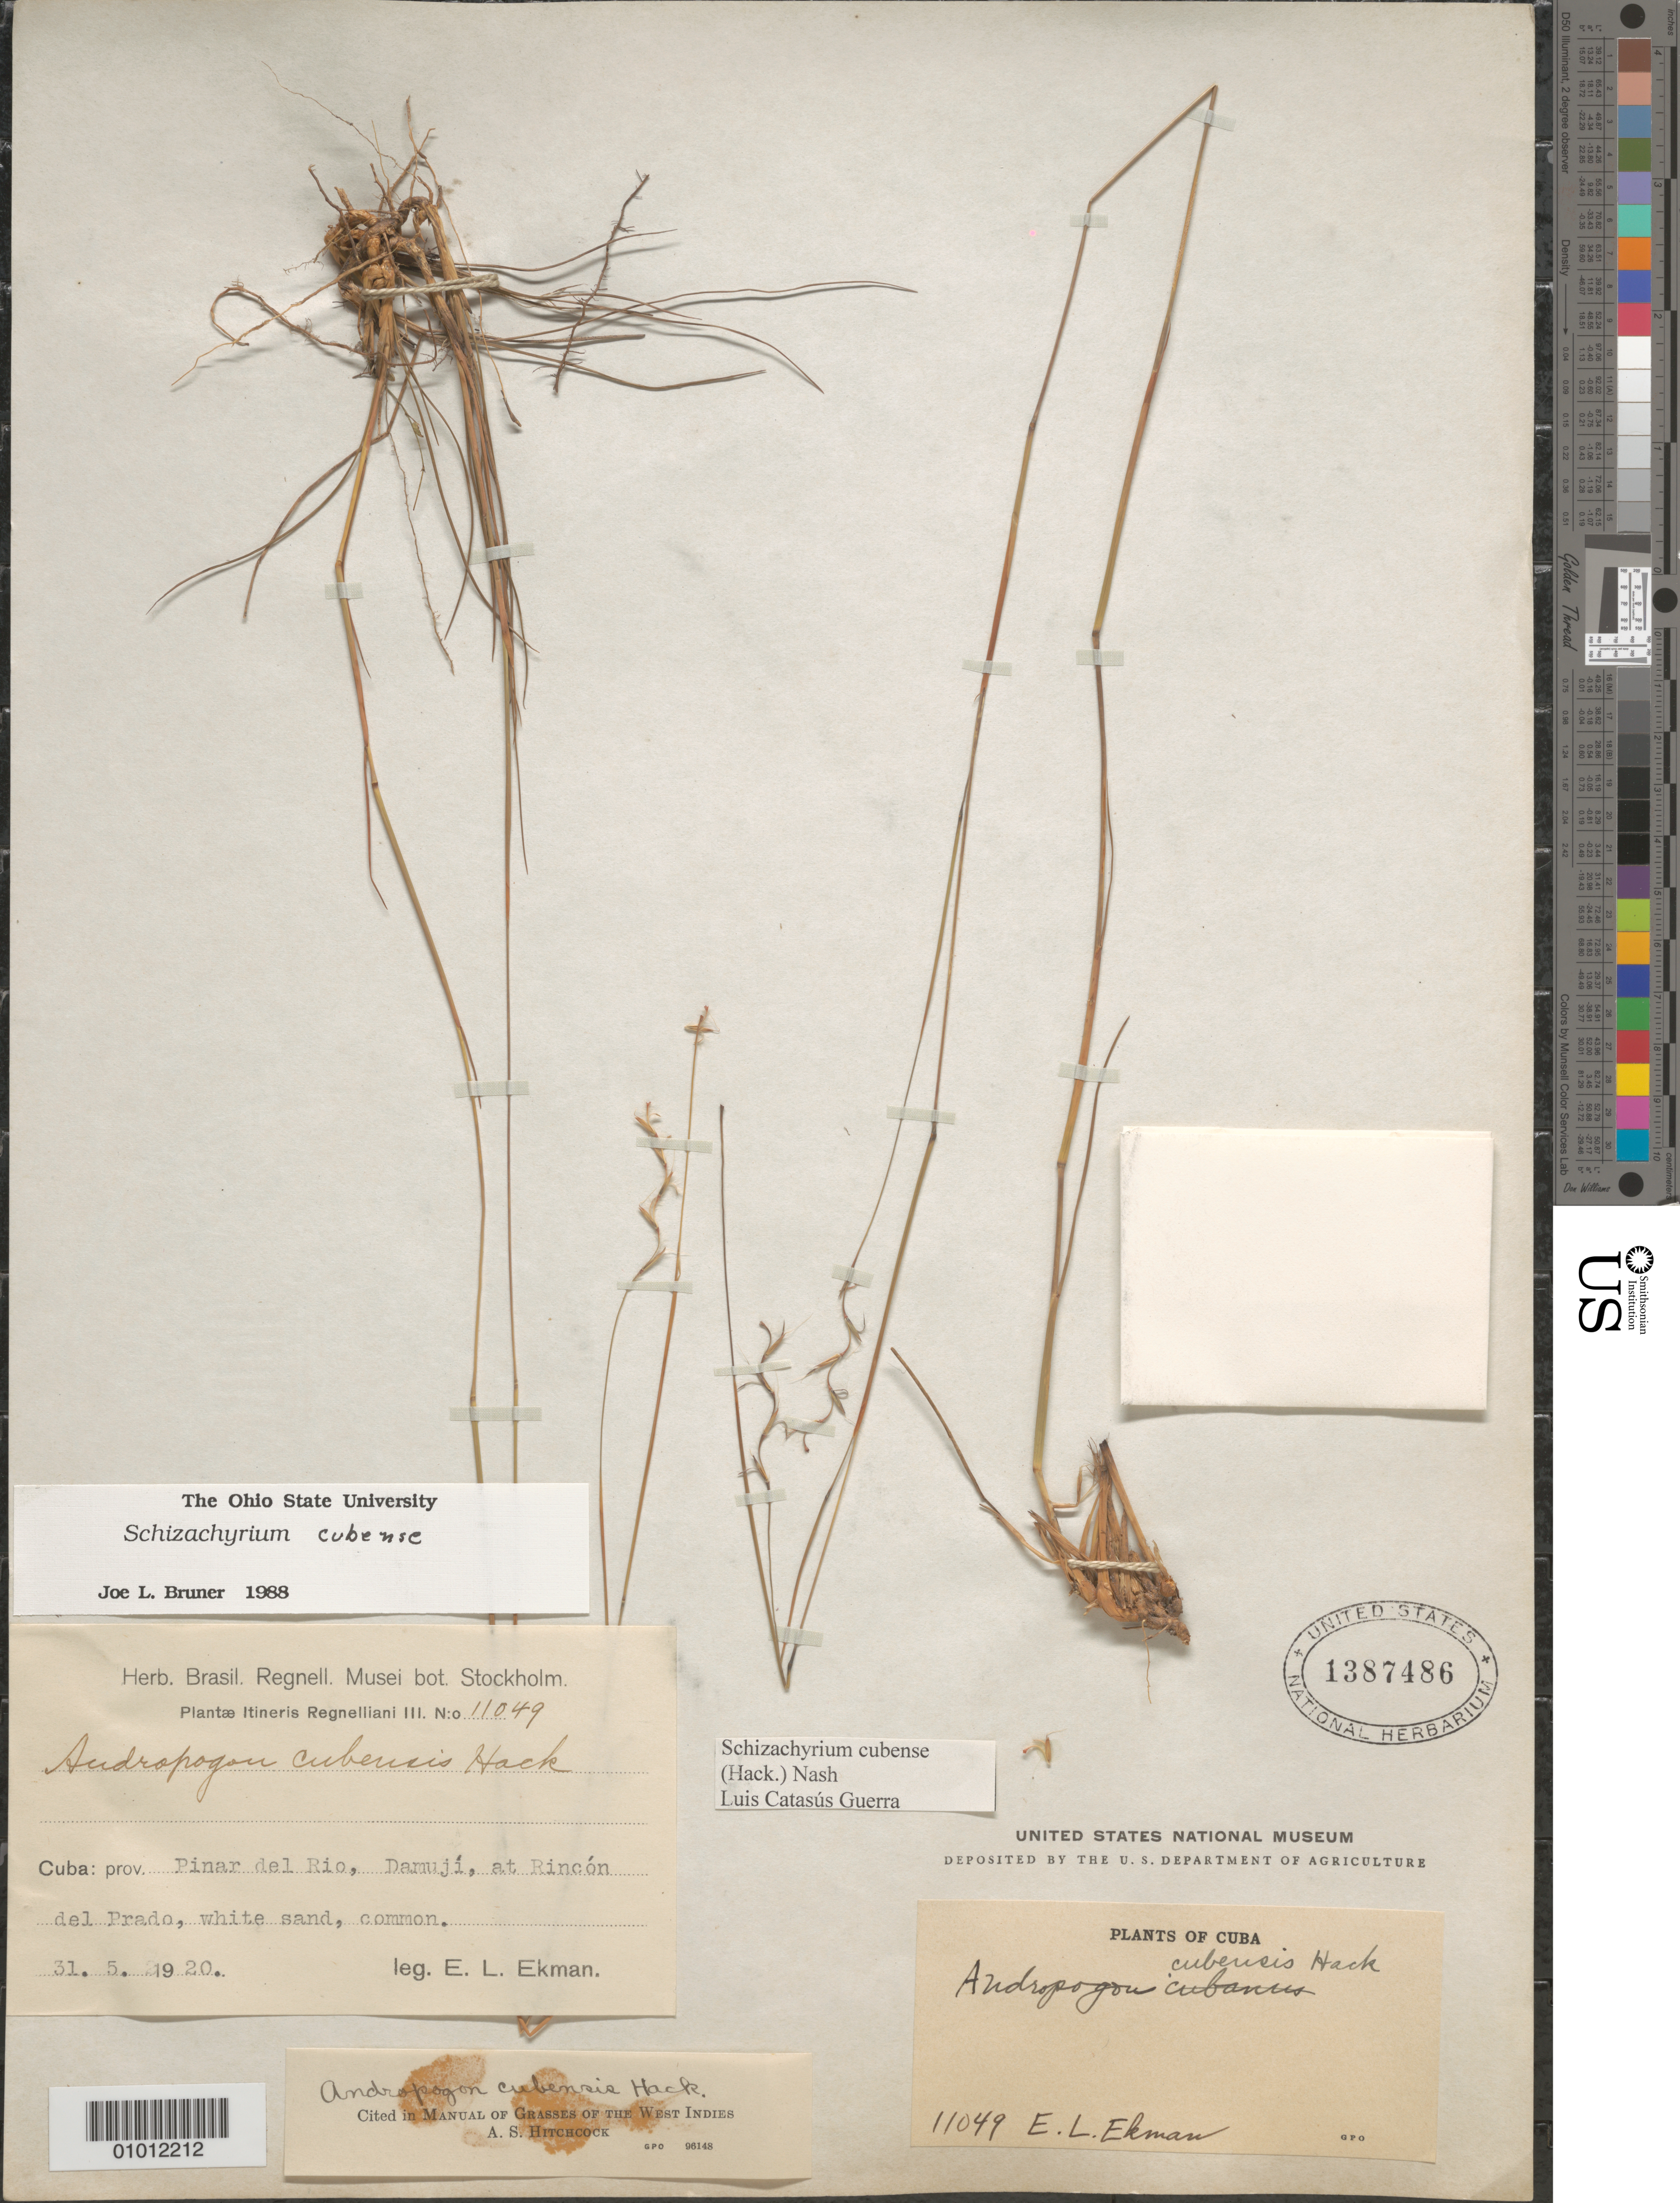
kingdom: Plantae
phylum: Tracheophyta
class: Liliopsida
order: Poales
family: Poaceae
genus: Schizachyrium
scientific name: Schizachyrium cubense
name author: (Hack.) Nash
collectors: E. L. Ekman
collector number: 11049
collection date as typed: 31 May 1920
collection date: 1920-05-31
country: Cuba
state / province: Pinar del Rio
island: Cuba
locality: Damuji at Rincon del Prado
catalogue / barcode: US 1387486